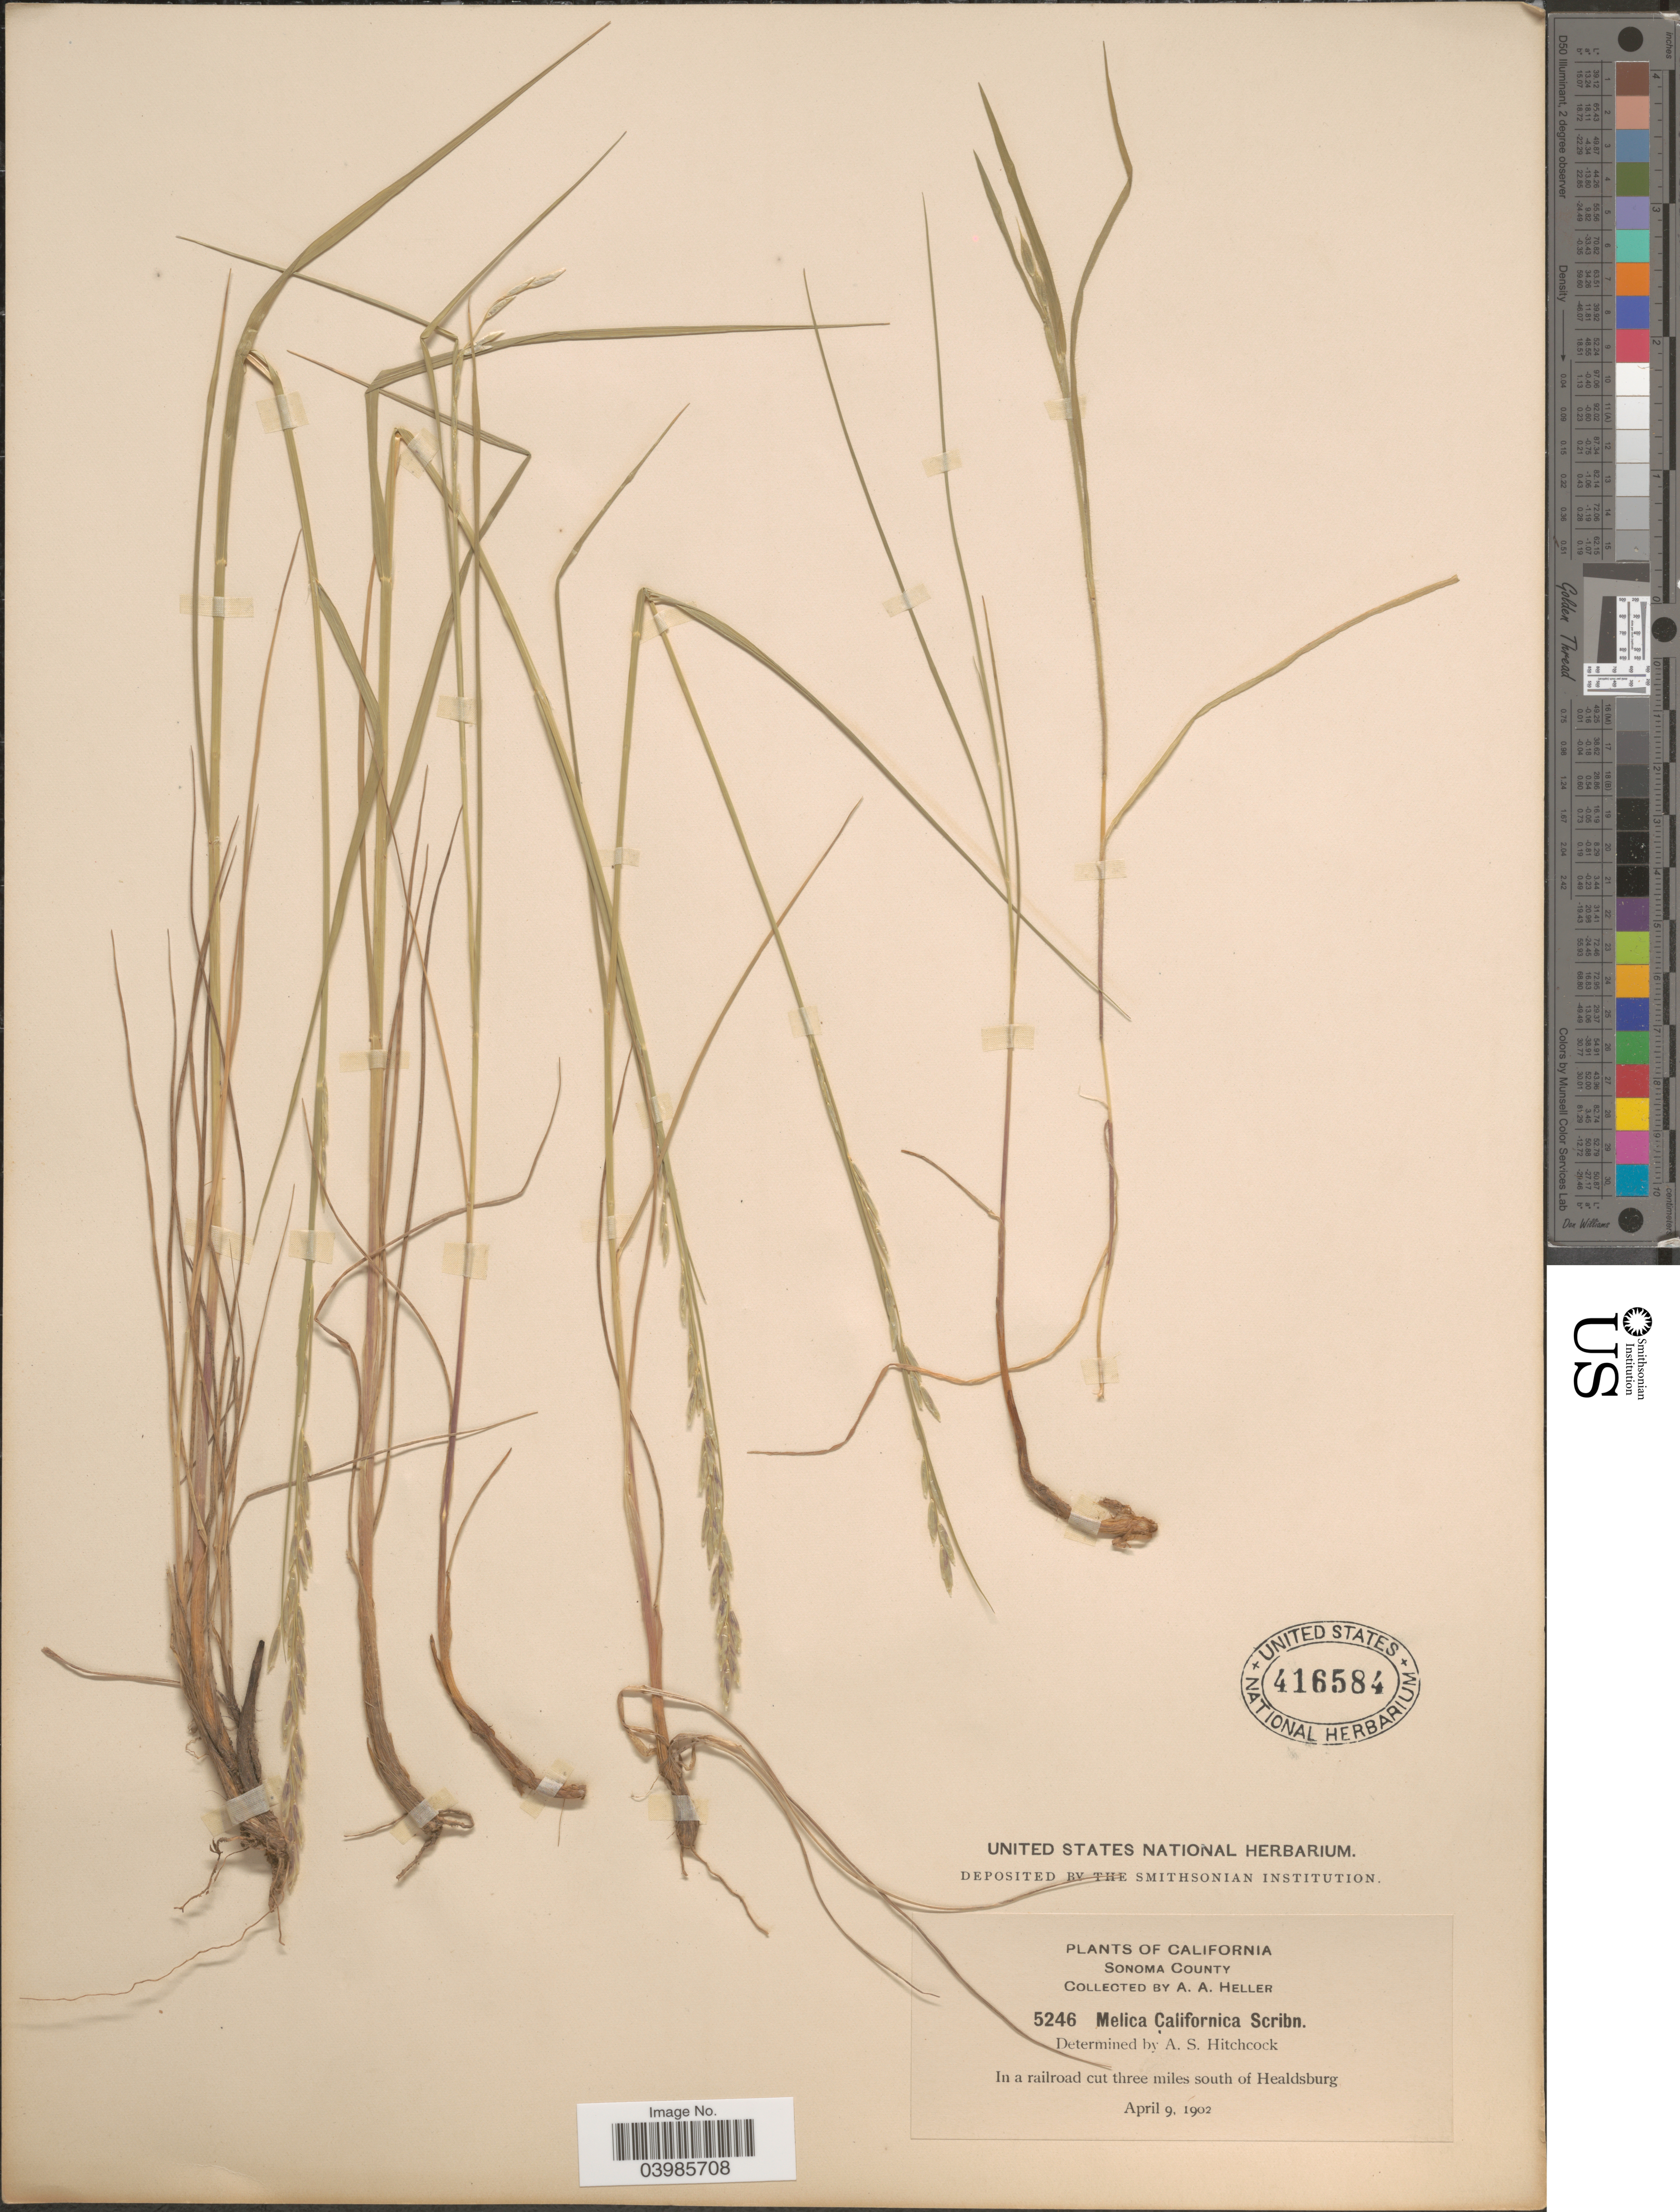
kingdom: Plantae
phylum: Tracheophyta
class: Liliopsida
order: Poales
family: Poaceae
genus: Melica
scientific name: Melica californica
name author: Scribn.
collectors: A. A. Heller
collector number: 5246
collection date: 1902-04-09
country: United States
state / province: California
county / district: Sonoma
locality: Sonoma County. In a railroad cut three miles south of Healdsburg.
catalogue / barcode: US 416584